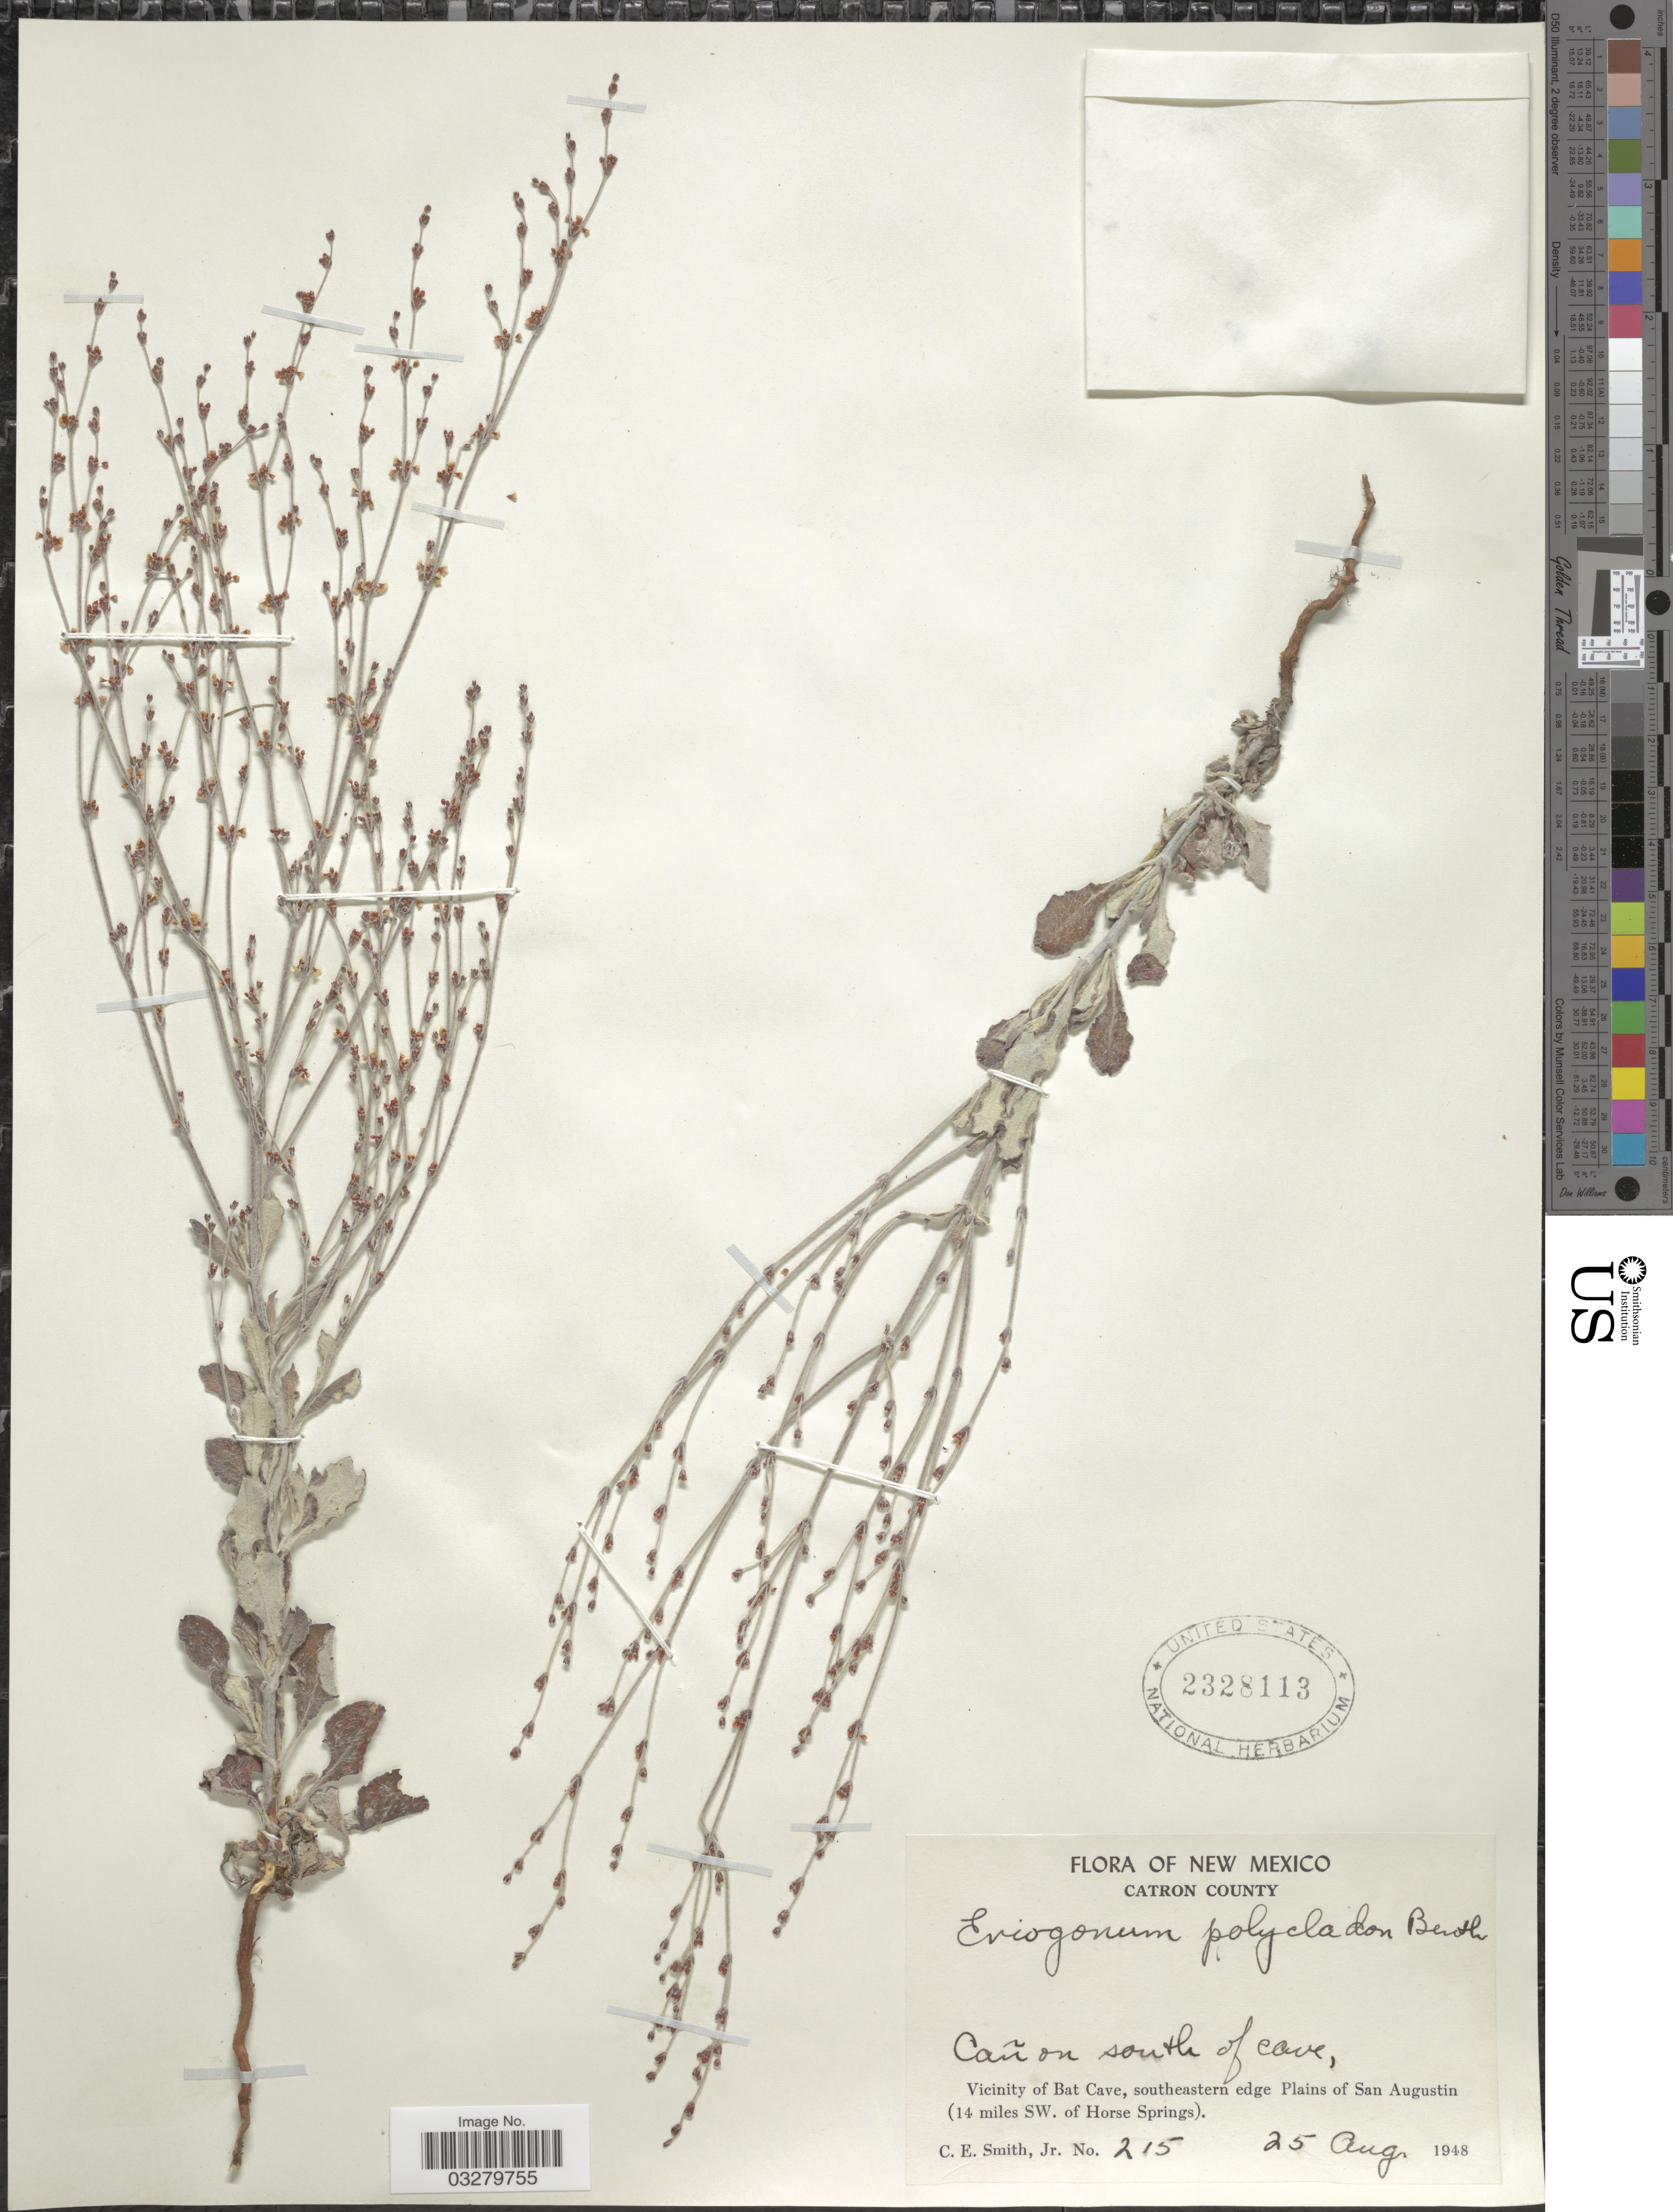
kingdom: Plantae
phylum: Tracheophyta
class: Magnoliopsida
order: Caryophyllales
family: Polygonaceae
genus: Eriogonum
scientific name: Eriogonum polycladon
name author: Benth.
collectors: C. E. Smith Jr.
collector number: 215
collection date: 1948-08-25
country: United States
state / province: New Mexico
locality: Catron County. Cañon south of cave, Vicinity of Bat Cave, southeastern edge Plains of Augustin (14 miles SW. of Horse Springs).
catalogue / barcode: US 2328113